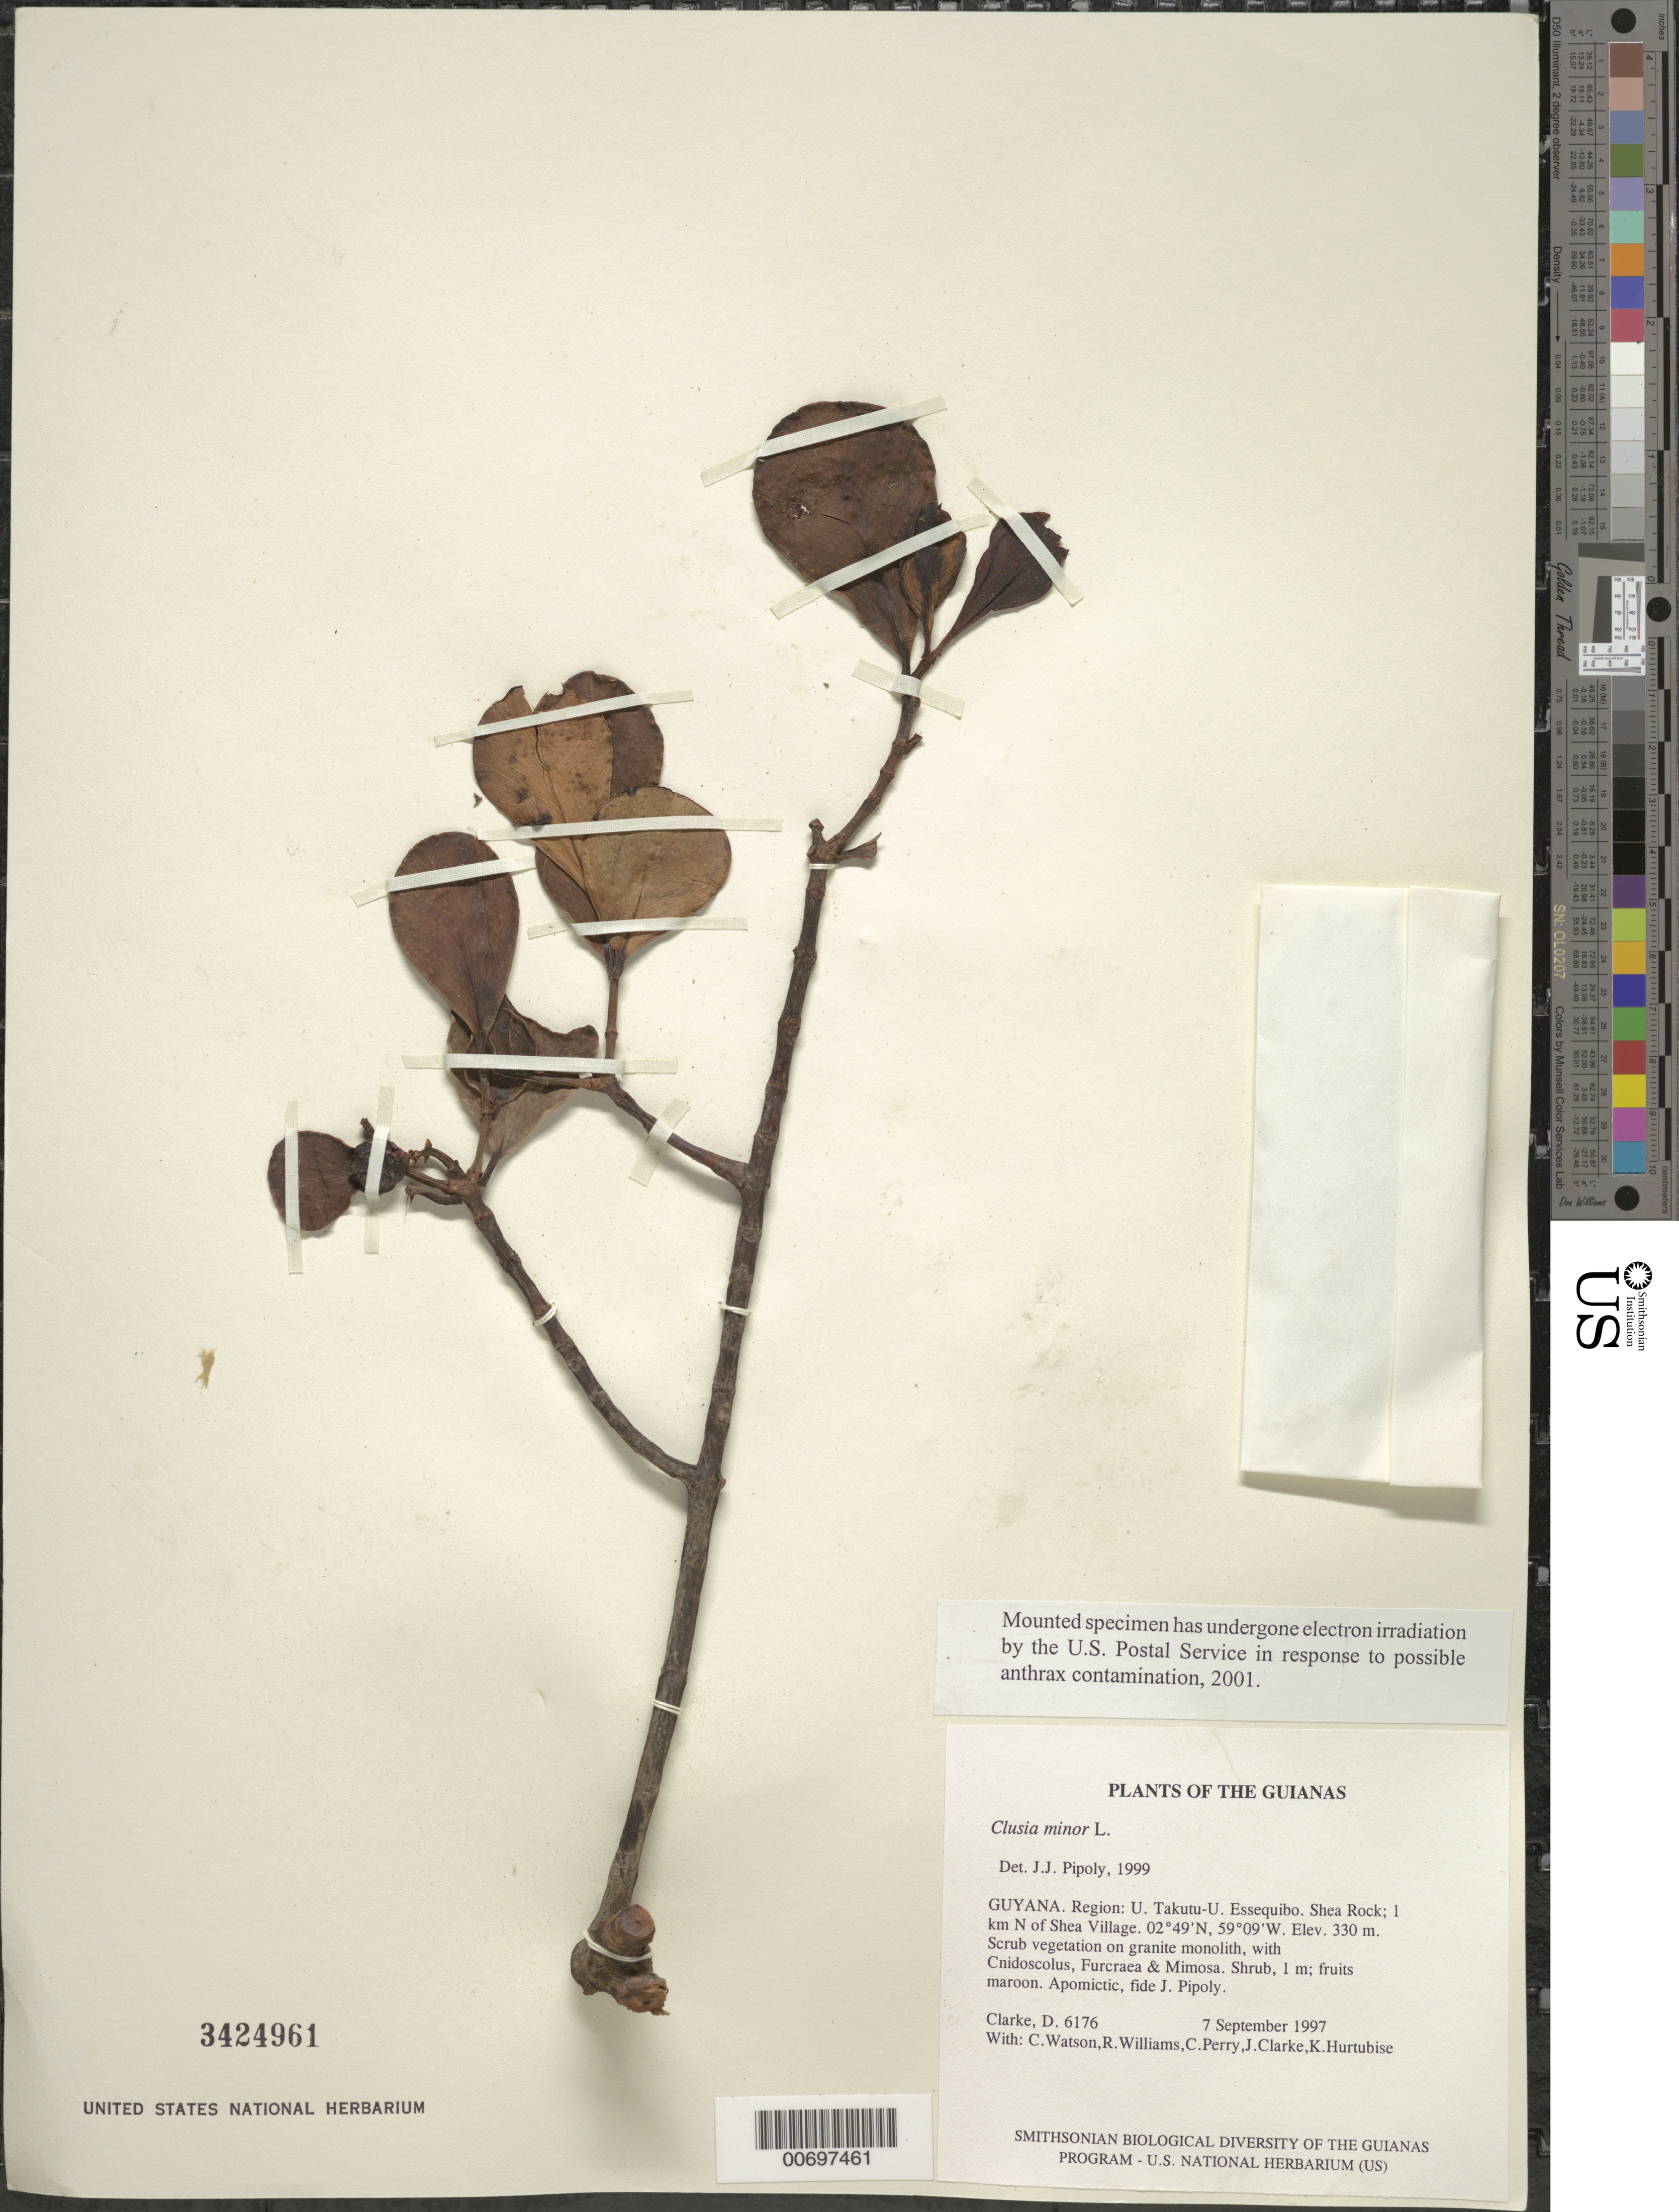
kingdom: Plantae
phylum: Tracheophyta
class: Magnoliopsida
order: Malpighiales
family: Clusiaceae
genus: Clusia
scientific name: Clusia minor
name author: L.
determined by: Pipoly, J. J., III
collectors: H. D. Clarke, C. Watson, R. Williams, C. Perry, J. Clarke & K. Hurtubise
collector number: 6176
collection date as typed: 7 September 1997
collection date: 1997-09-07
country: Guyana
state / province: U. Takutu-U. Essequibo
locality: Shea Rock; 1 km N of Shea Village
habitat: Scrub vegetation on granite monolith, with Cnidoscolus, Furcraea & Mimosa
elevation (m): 330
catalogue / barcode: US 3424961